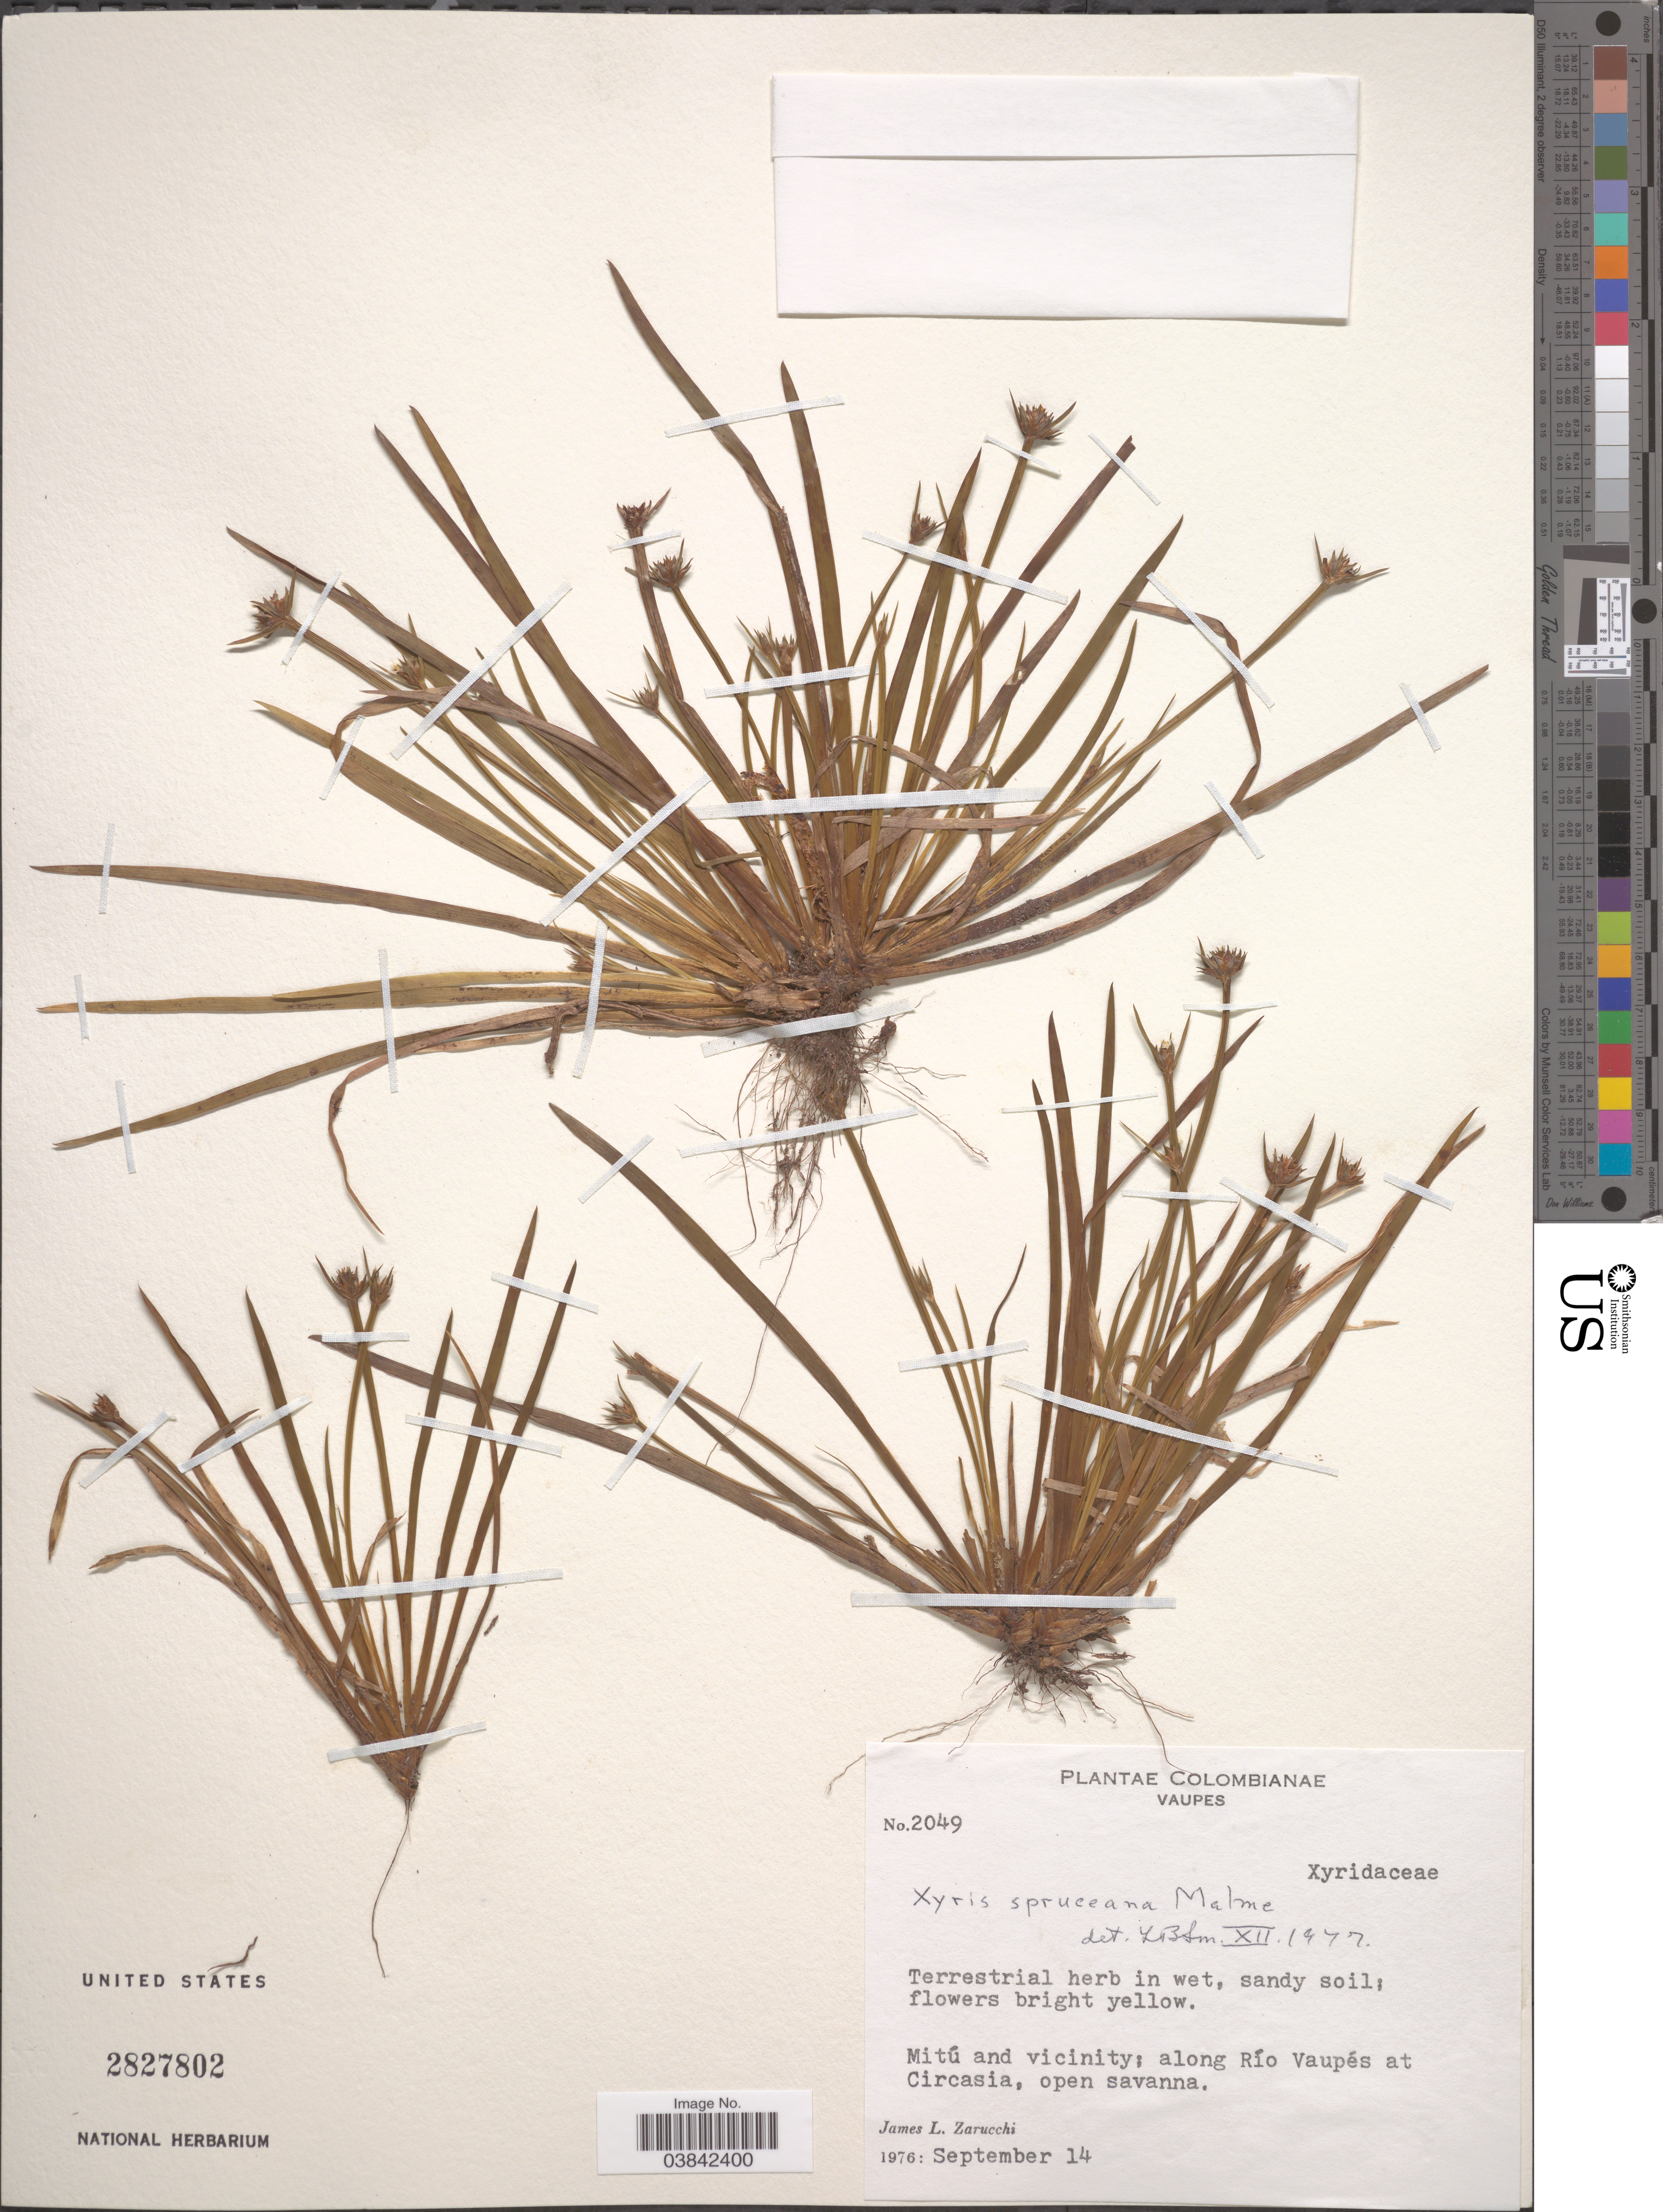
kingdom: Plantae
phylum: Tracheophyta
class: Liliopsida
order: Poales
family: Xyridaceae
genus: Xyris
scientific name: Xyris spruceana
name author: Malme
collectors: J. L. Zarucchi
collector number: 2049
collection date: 1976-09-14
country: Colombia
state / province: Vaupés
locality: Mitú and vicinity; along Río Vaupés at Circasia, open savanna.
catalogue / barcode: US 2827802